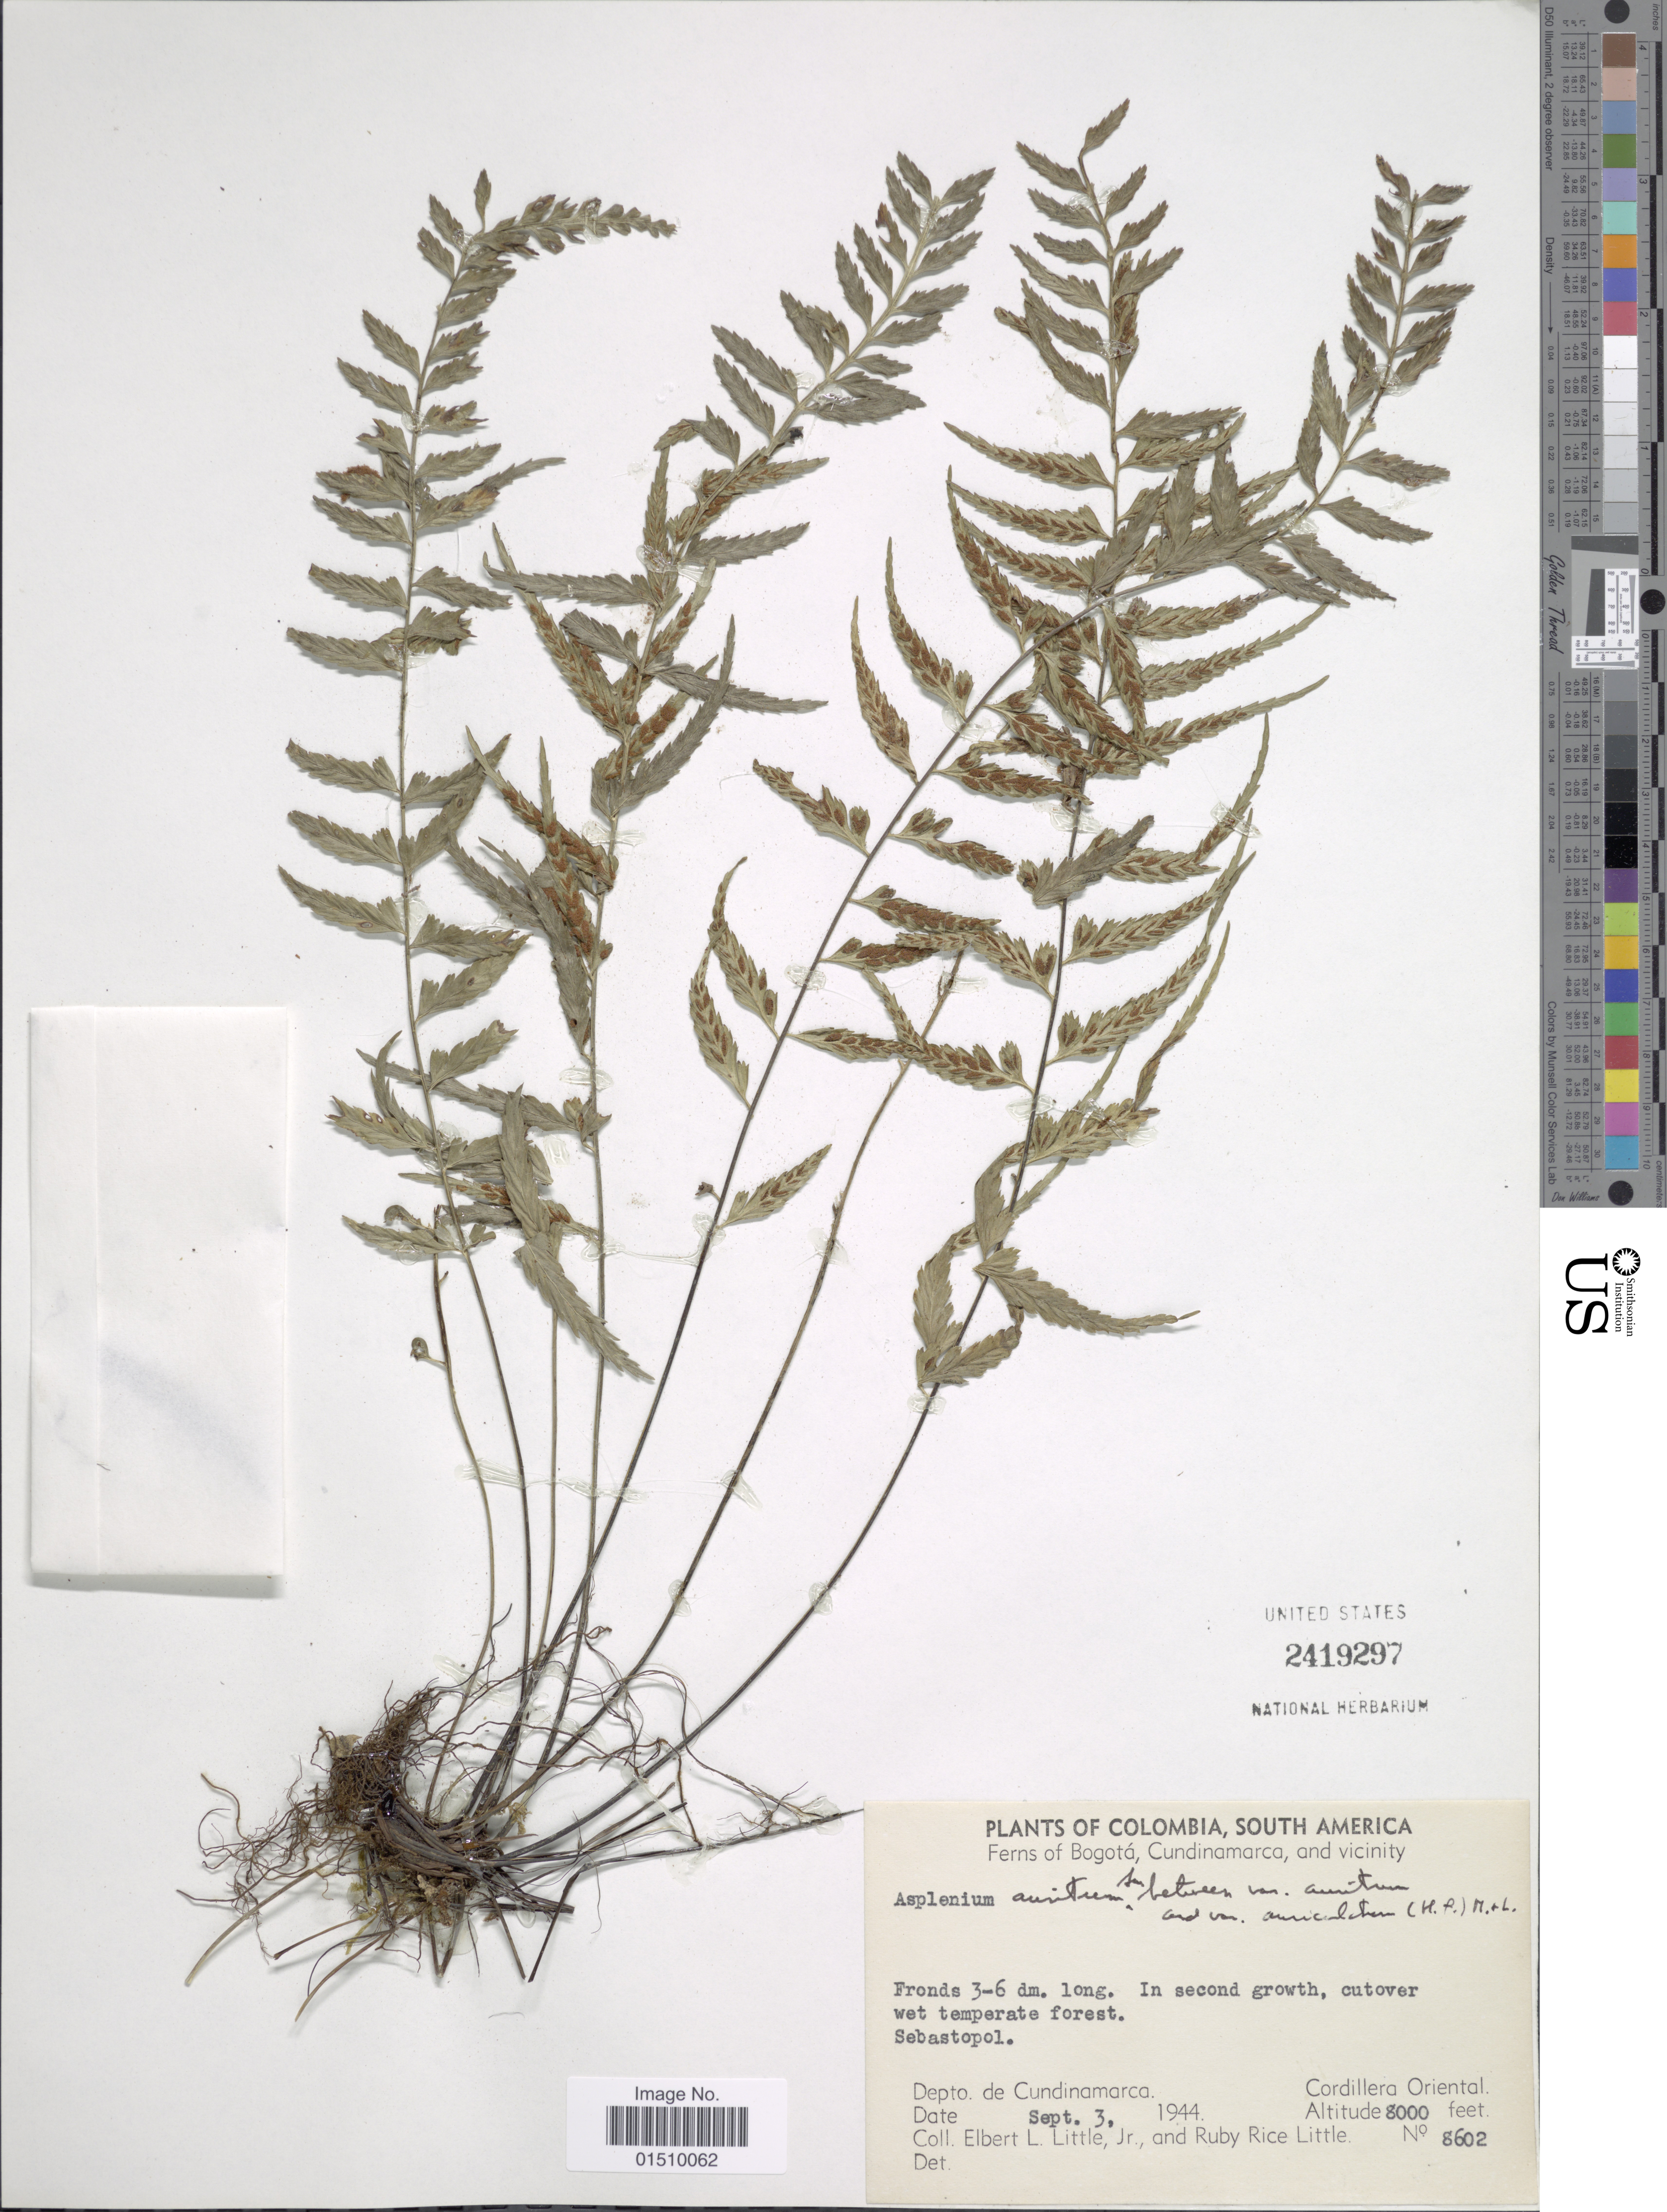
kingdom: Plantae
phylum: Tracheophyta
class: Polypodiopsida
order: Polypodiales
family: Aspleniaceae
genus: Asplenium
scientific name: Asplenium auritum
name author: Sw.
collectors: E. L. Little & R. R. Little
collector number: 8602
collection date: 1944-09-03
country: Colombia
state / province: Cundinamarca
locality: Colombia, South America, Ferns of Bogota, Cundinamarc, and Vicinity, Sebadtopol, Depto. de Cundinamarca, Cordillera Oriental.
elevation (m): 2438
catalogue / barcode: US 2419297